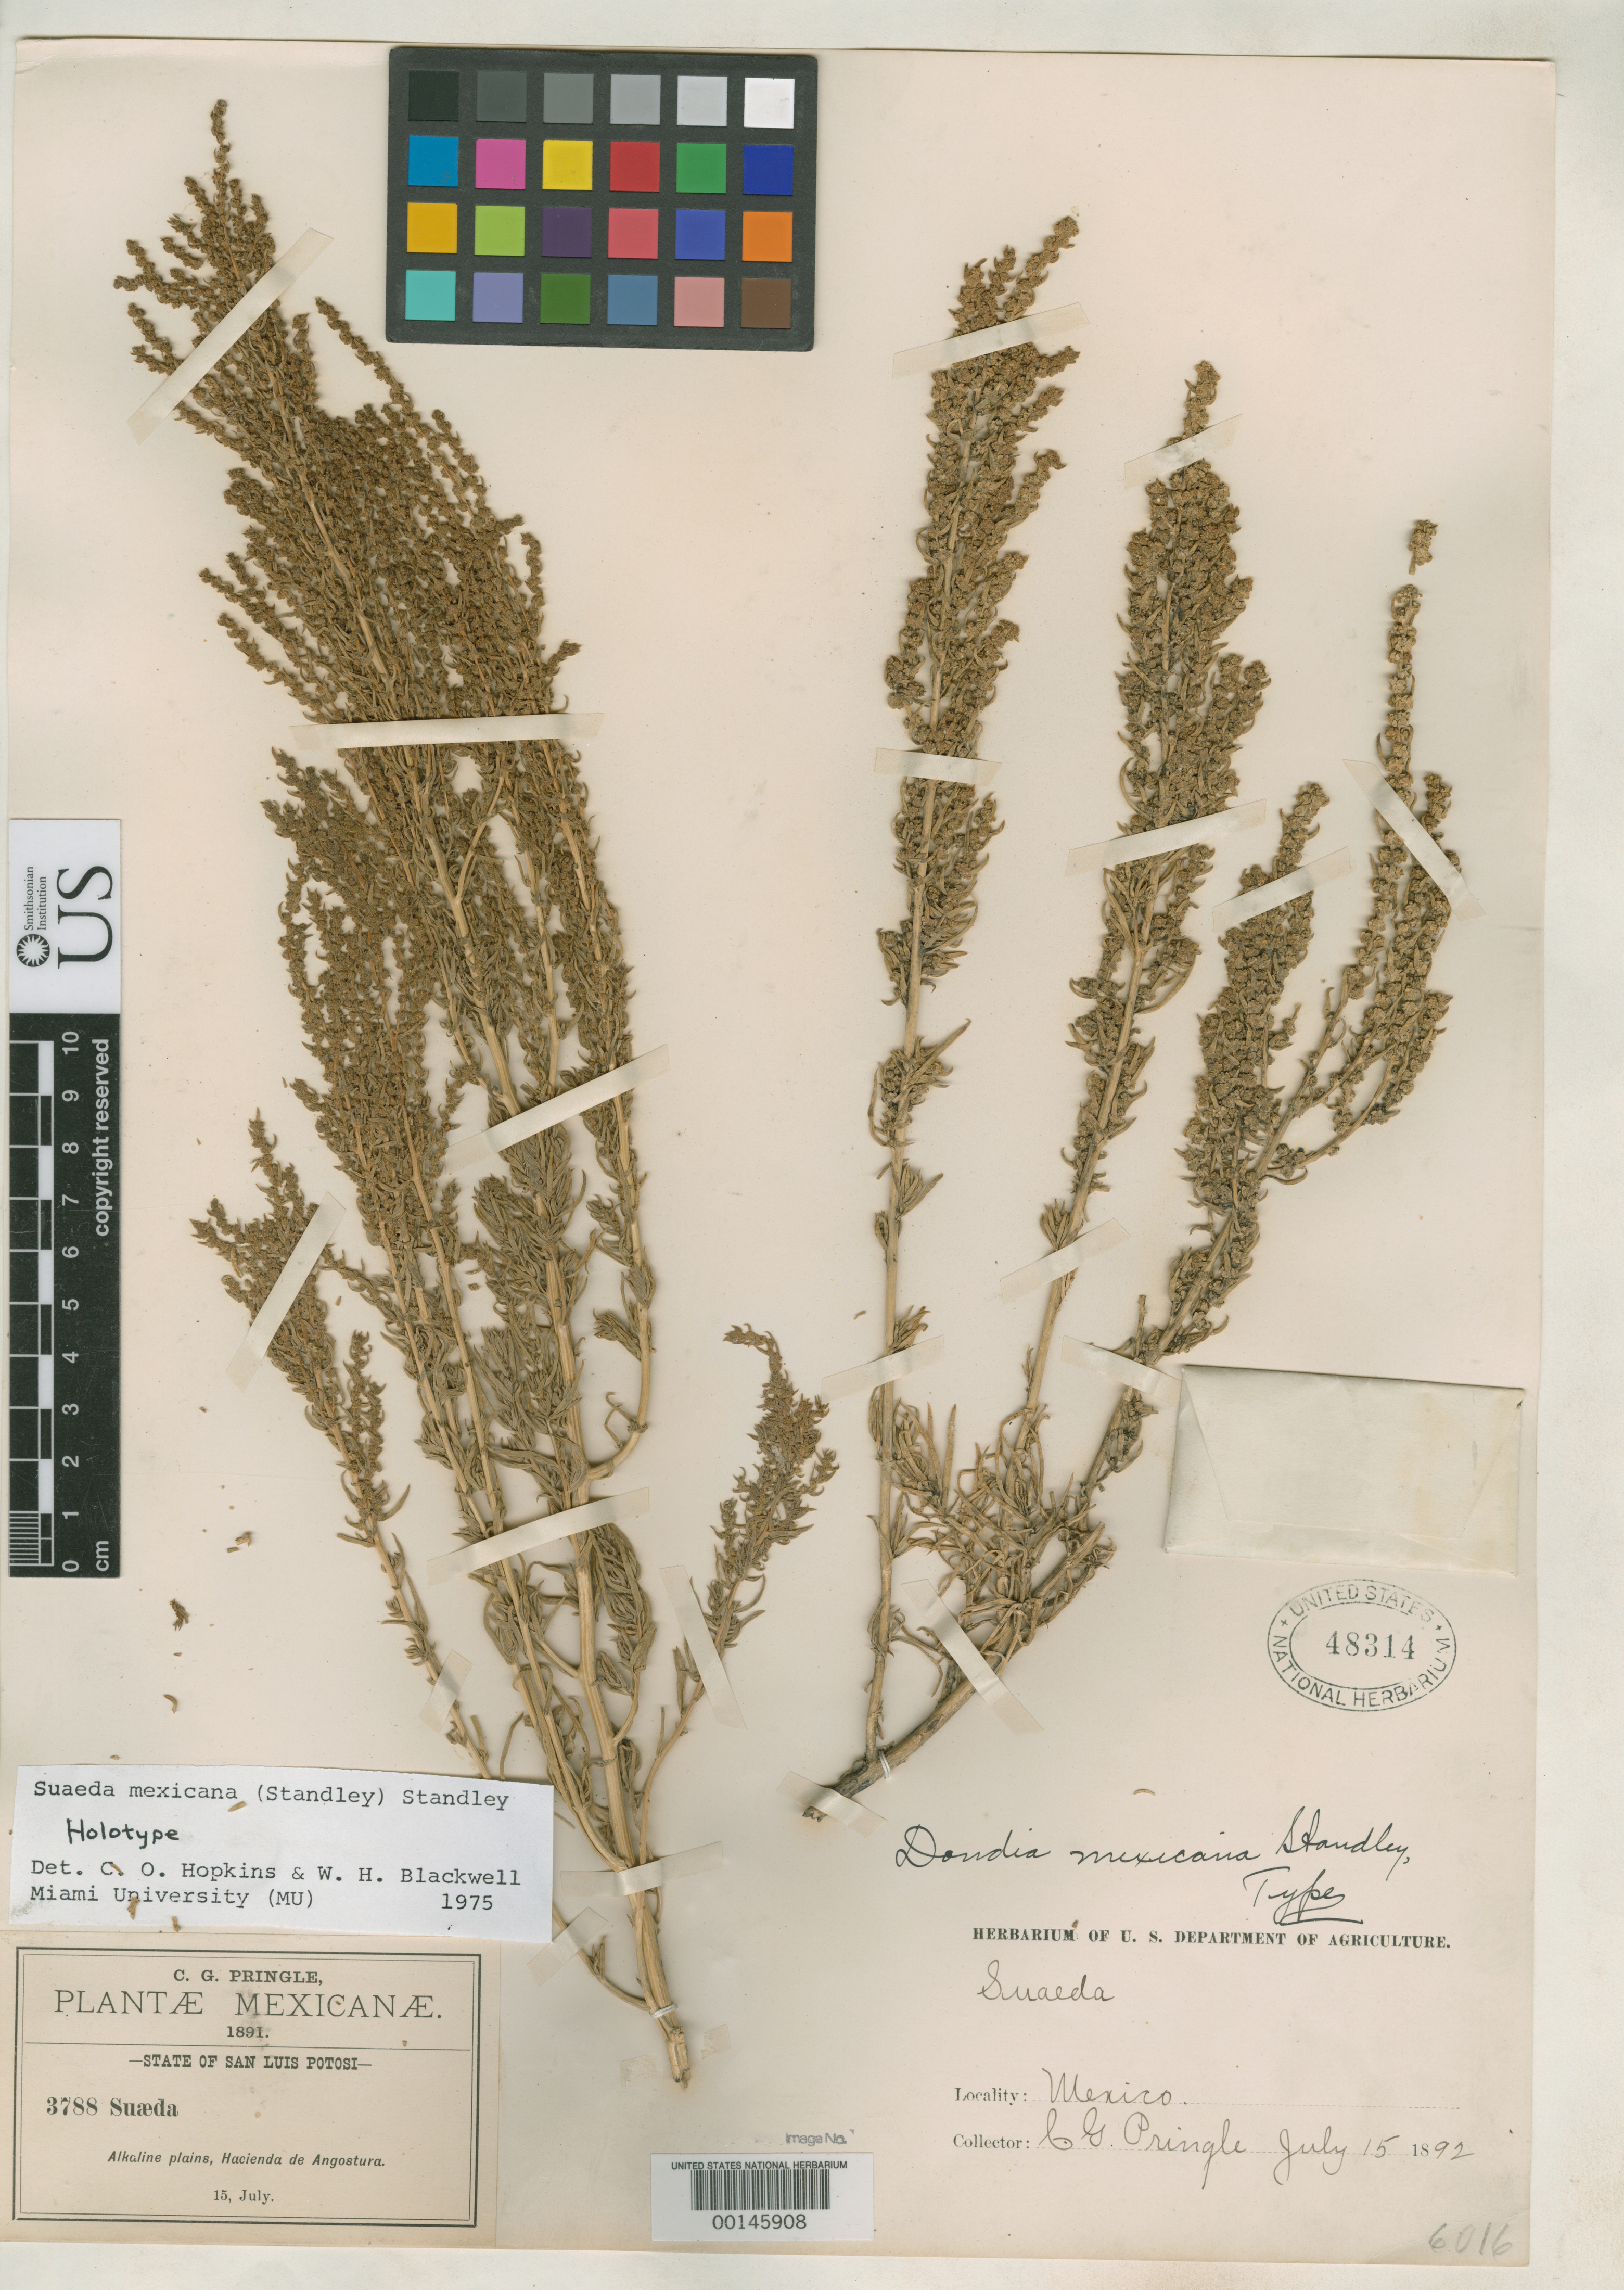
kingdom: Plantae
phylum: Tracheophyta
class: Magnoliopsida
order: Caryophyllales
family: Amaranthaceae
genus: Dondia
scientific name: Dondia mexicana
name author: Standl.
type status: Holotype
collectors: C. G. Pringle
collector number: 3788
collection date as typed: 15 Jul 1891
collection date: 1891-07-15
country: Mexico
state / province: San Luis Potosi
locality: Hacienda de Angostura.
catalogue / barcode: US 48314